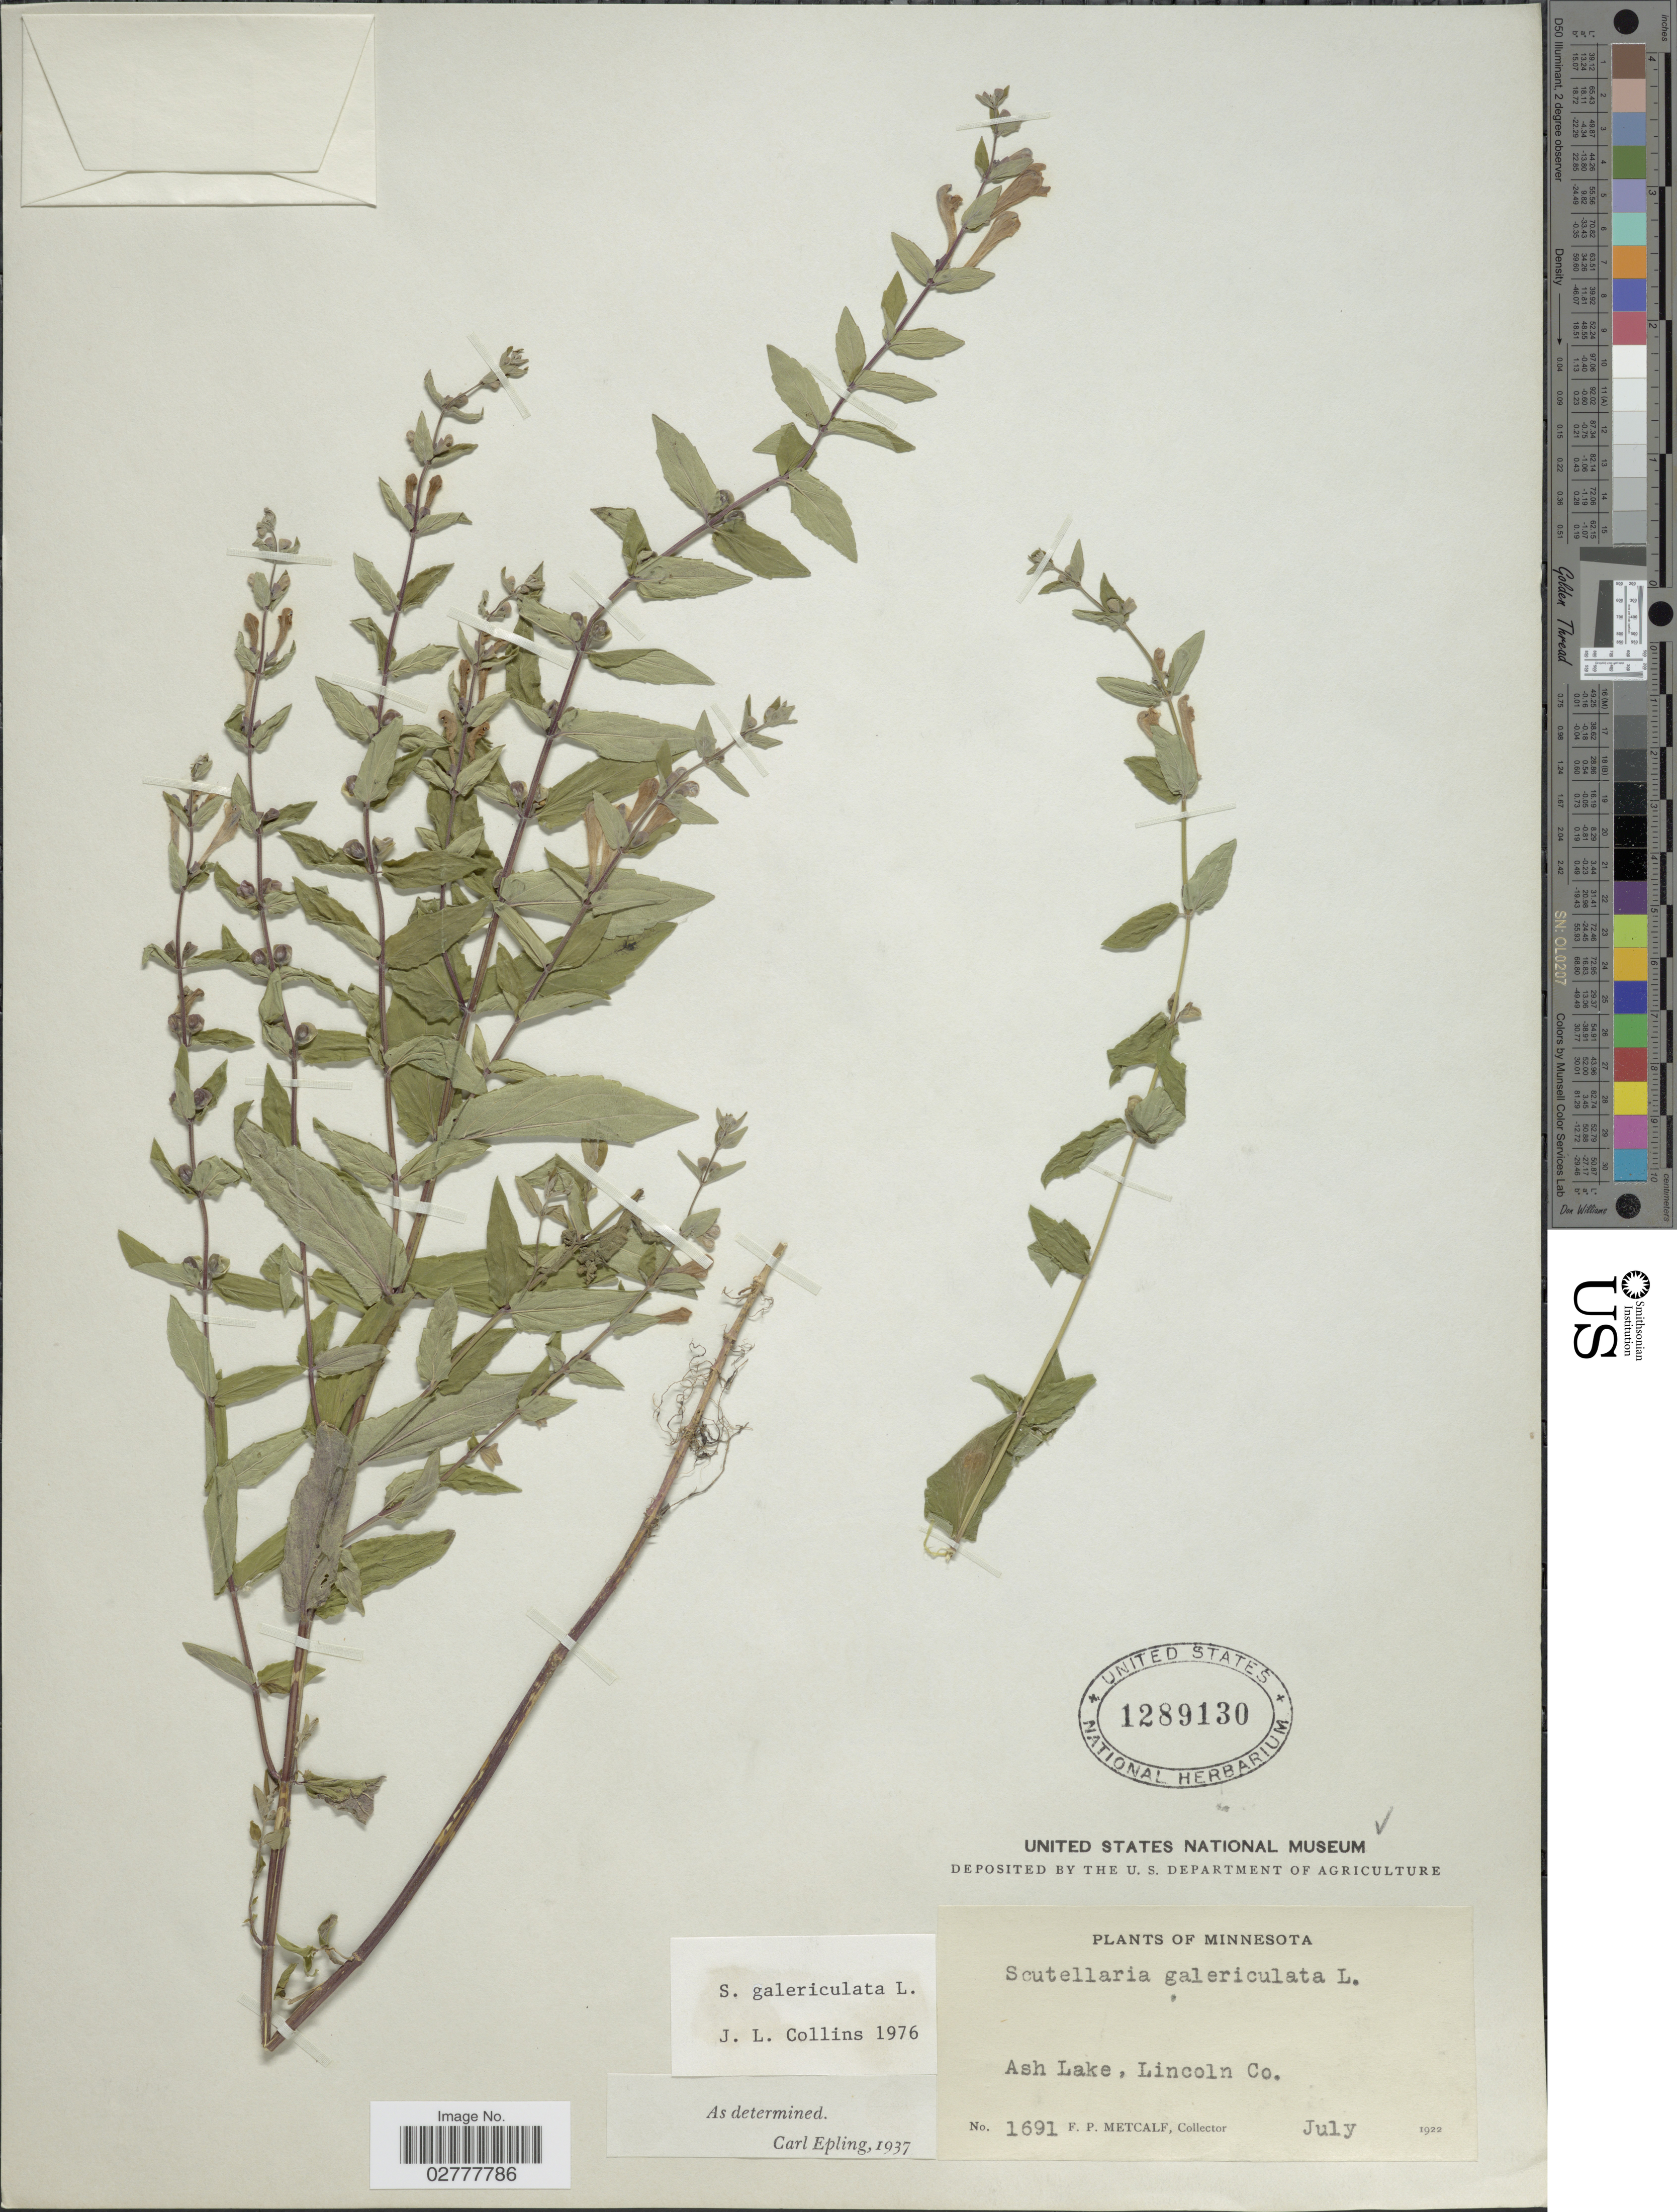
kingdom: Plantae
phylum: Tracheophyta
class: Magnoliopsida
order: Lamiales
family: Lamiaceae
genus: Scutellaria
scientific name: Scutellaria galericulata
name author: L.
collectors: F. Metcalf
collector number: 1691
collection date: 1922-07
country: United States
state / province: Minnesota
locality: Ash Lake, Lincoln Co.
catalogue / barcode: US 1289130